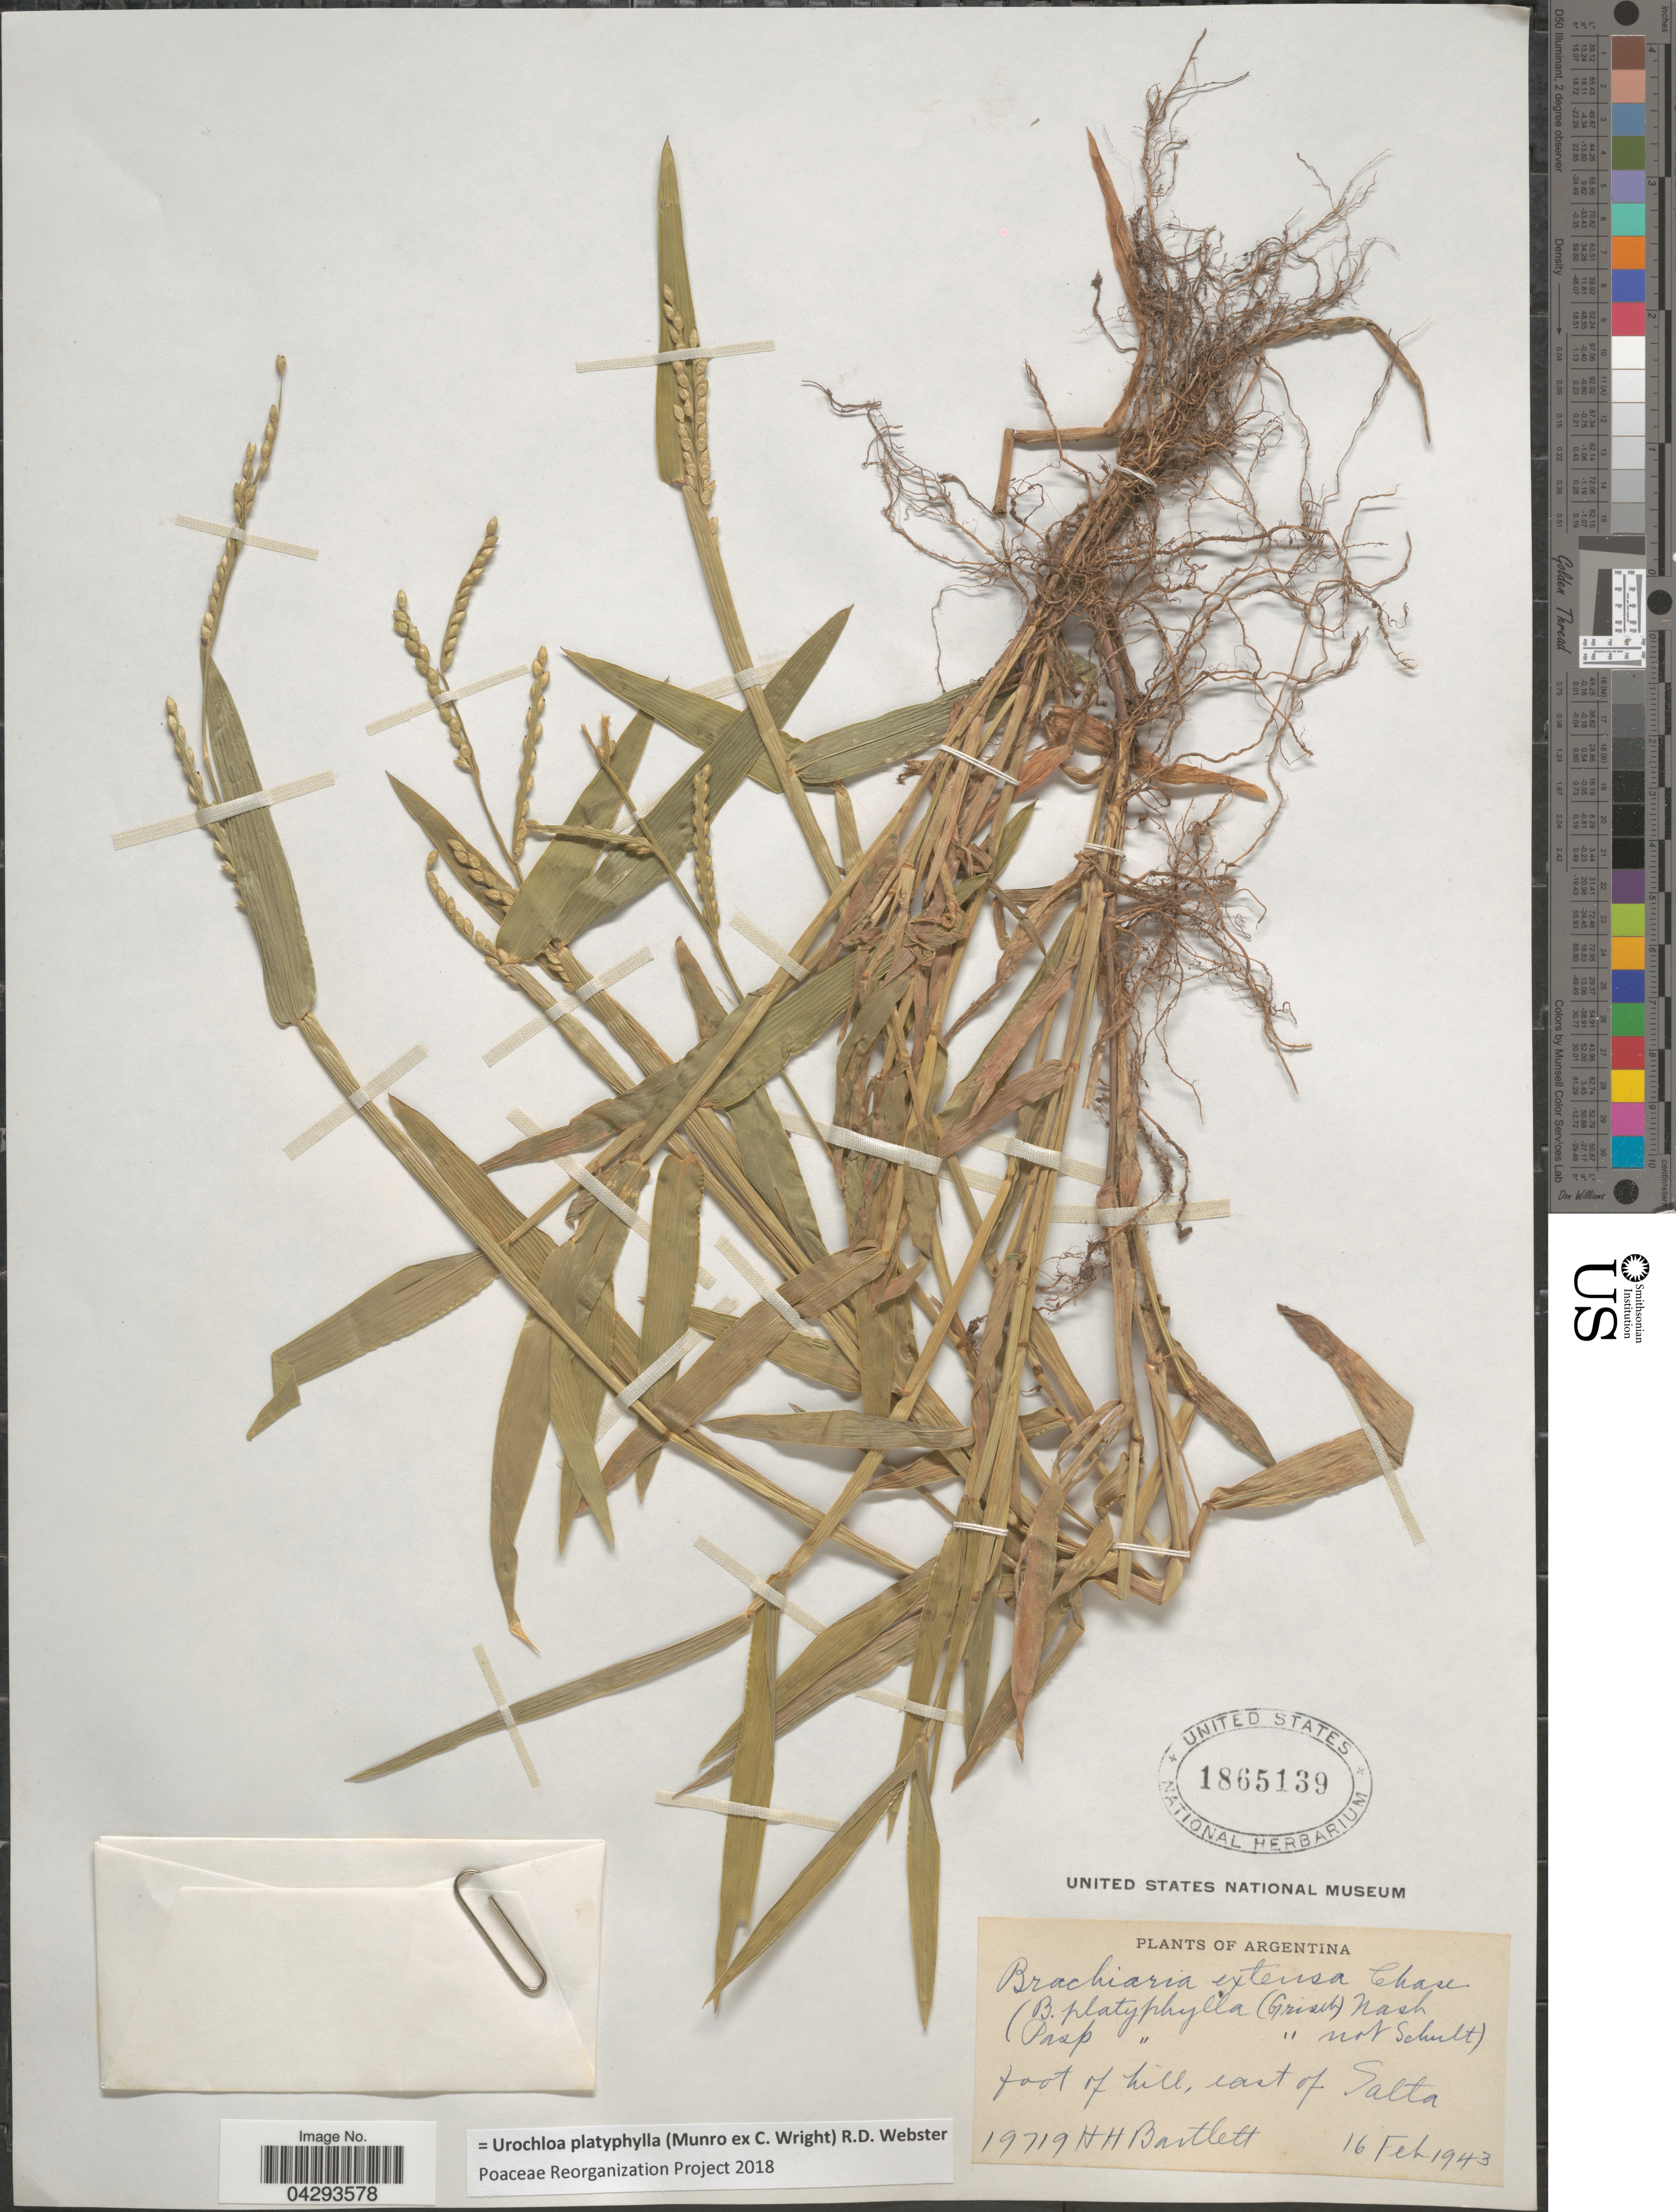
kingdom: Plantae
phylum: Tracheophyta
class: Liliopsida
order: Poales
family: Poaceae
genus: Urochloa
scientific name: Urochloa platyphylla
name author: (Munro ex C. Wright) R.D. Webster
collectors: H. H. Bartlett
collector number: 19719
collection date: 1943-02-16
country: Argentina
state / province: Salta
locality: Foot of hill, east of Salta.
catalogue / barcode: US 1865139